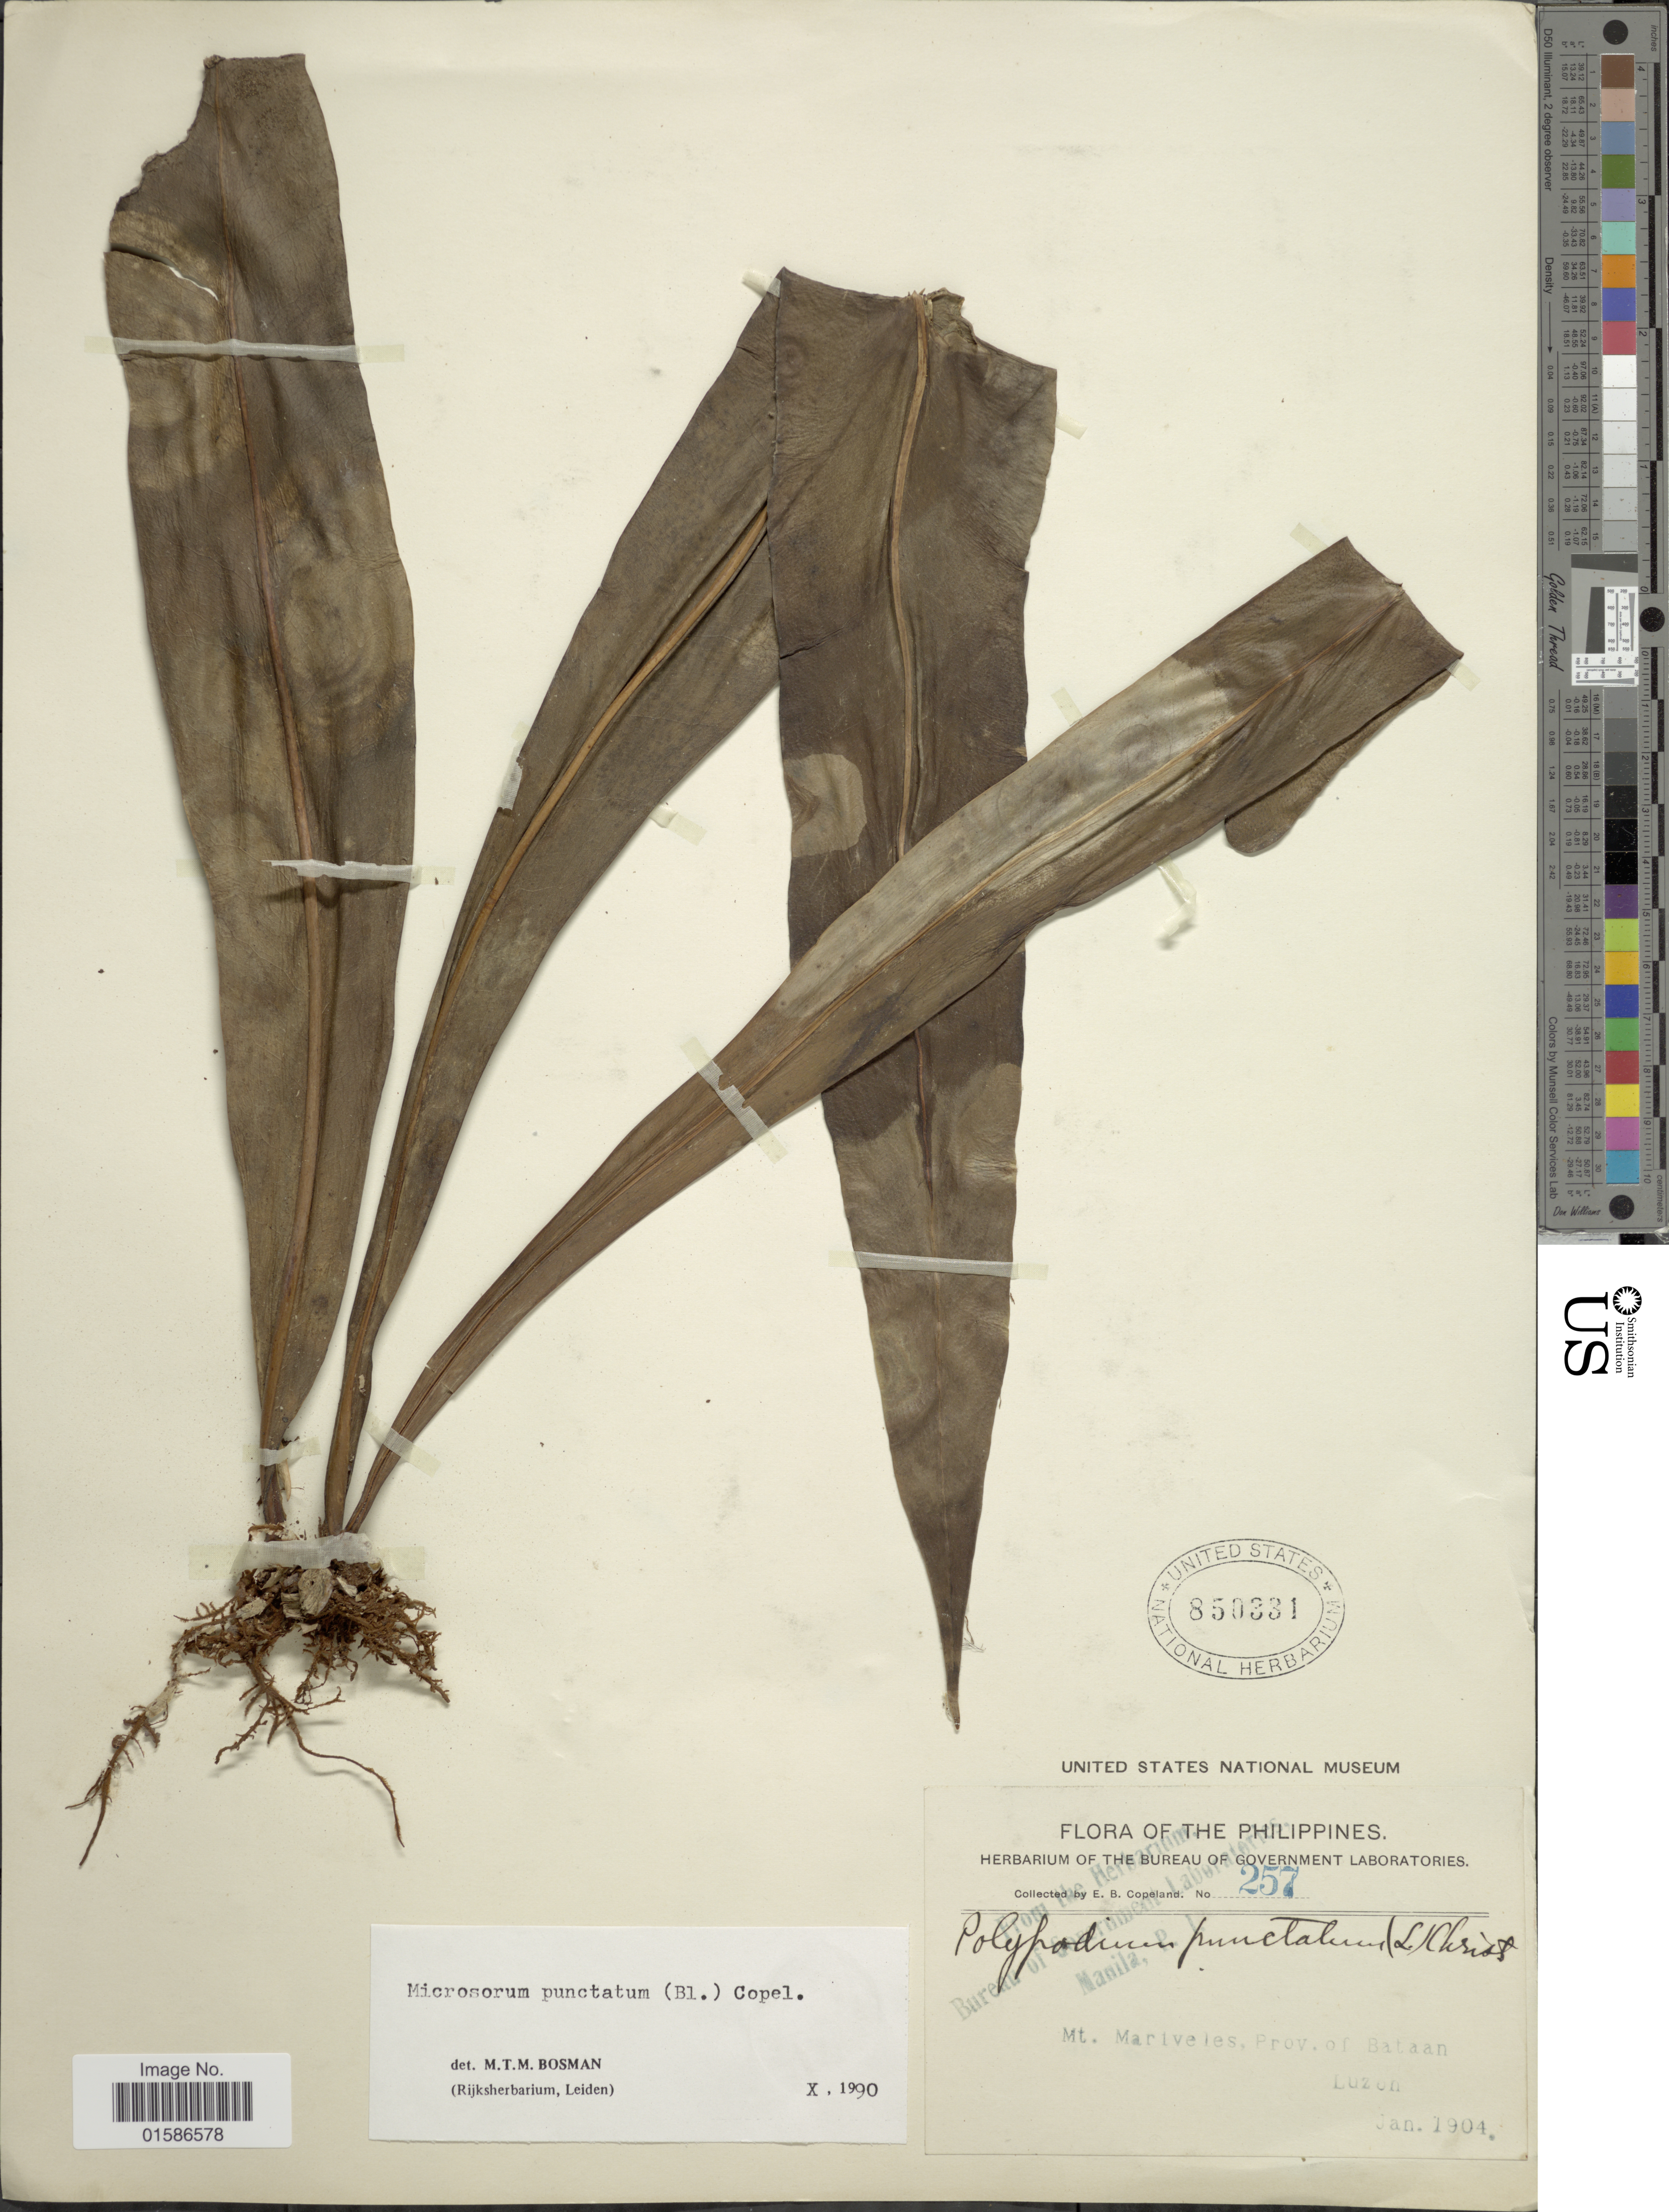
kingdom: Plantae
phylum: Tracheophyta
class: Polypodiopsida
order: Polypodiales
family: Polypodiaceae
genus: Microsorum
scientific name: Microsorum punctatum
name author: (L.) Copel.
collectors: E. B. Copeland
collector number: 257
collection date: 1904-01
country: Philippines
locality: Mt Mariveles, prov. of Bataan, Luzon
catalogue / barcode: US 850331